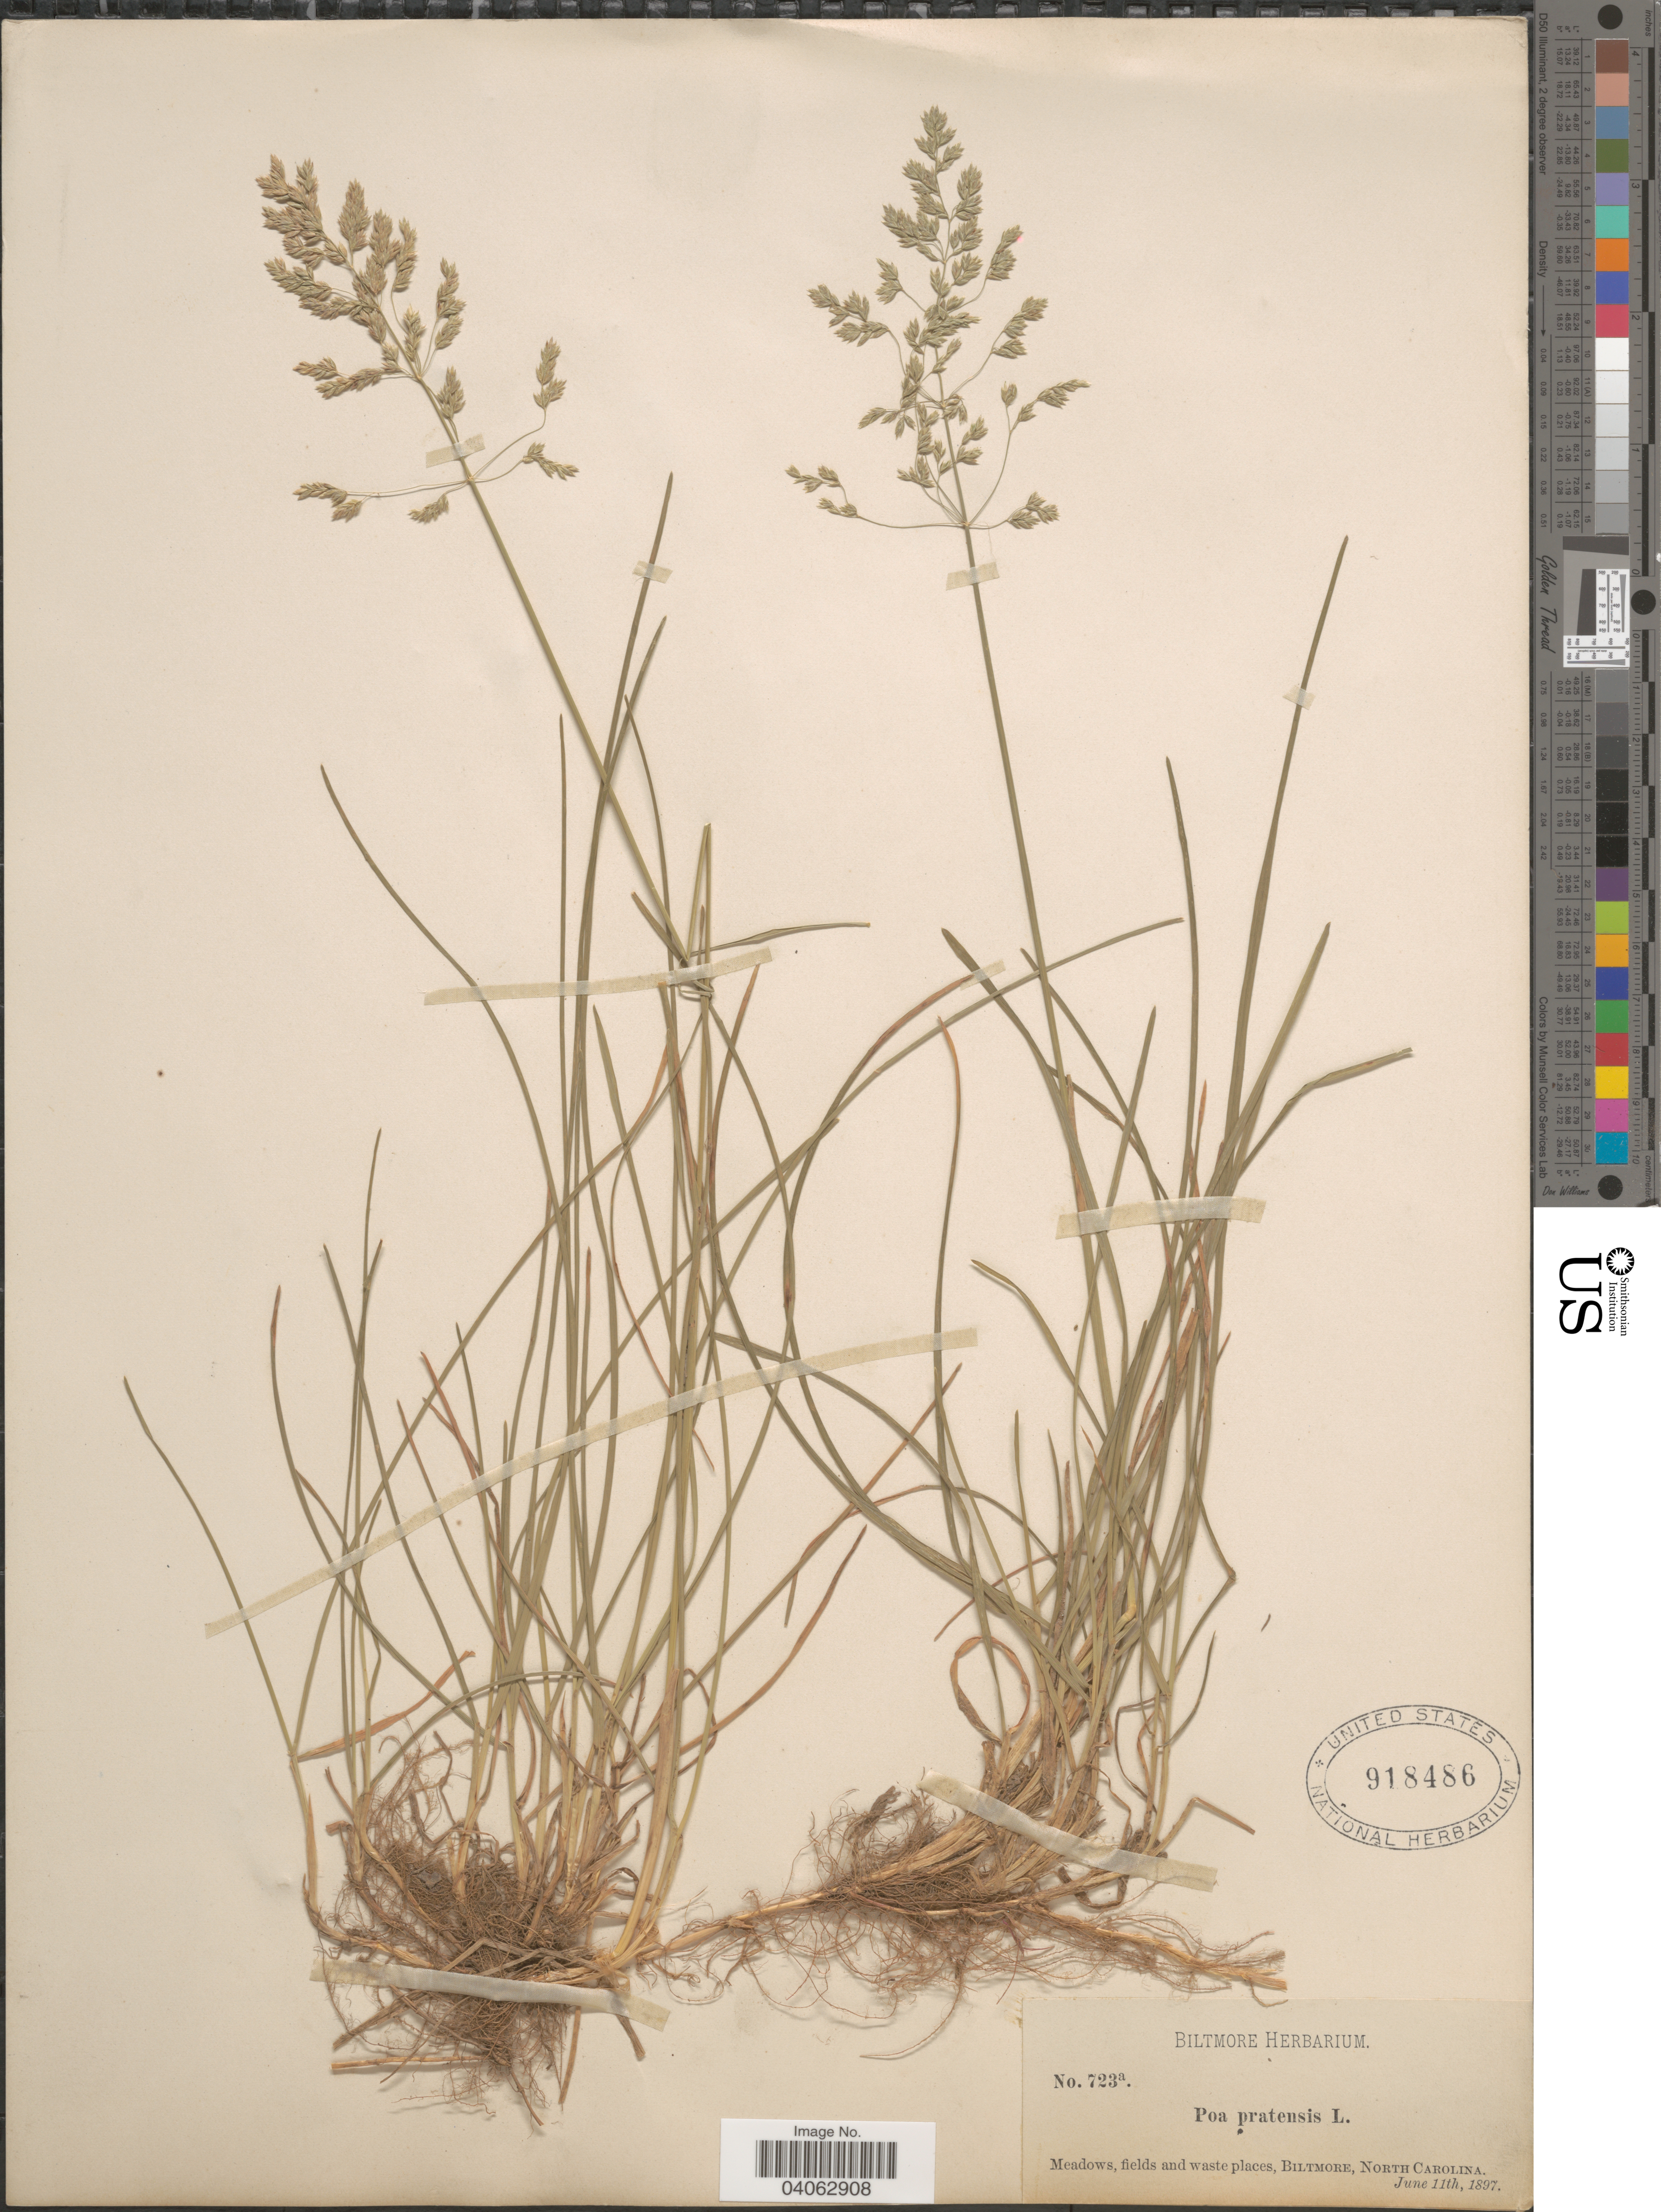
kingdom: Plantae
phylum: Tracheophyta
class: Liliopsida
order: Poales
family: Poaceae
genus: Poa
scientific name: Poa pratensis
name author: L.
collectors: ex herb. Biltmore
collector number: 723a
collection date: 1897-06-11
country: United States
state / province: North Carolina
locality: Biltmore.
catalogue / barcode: US 918486